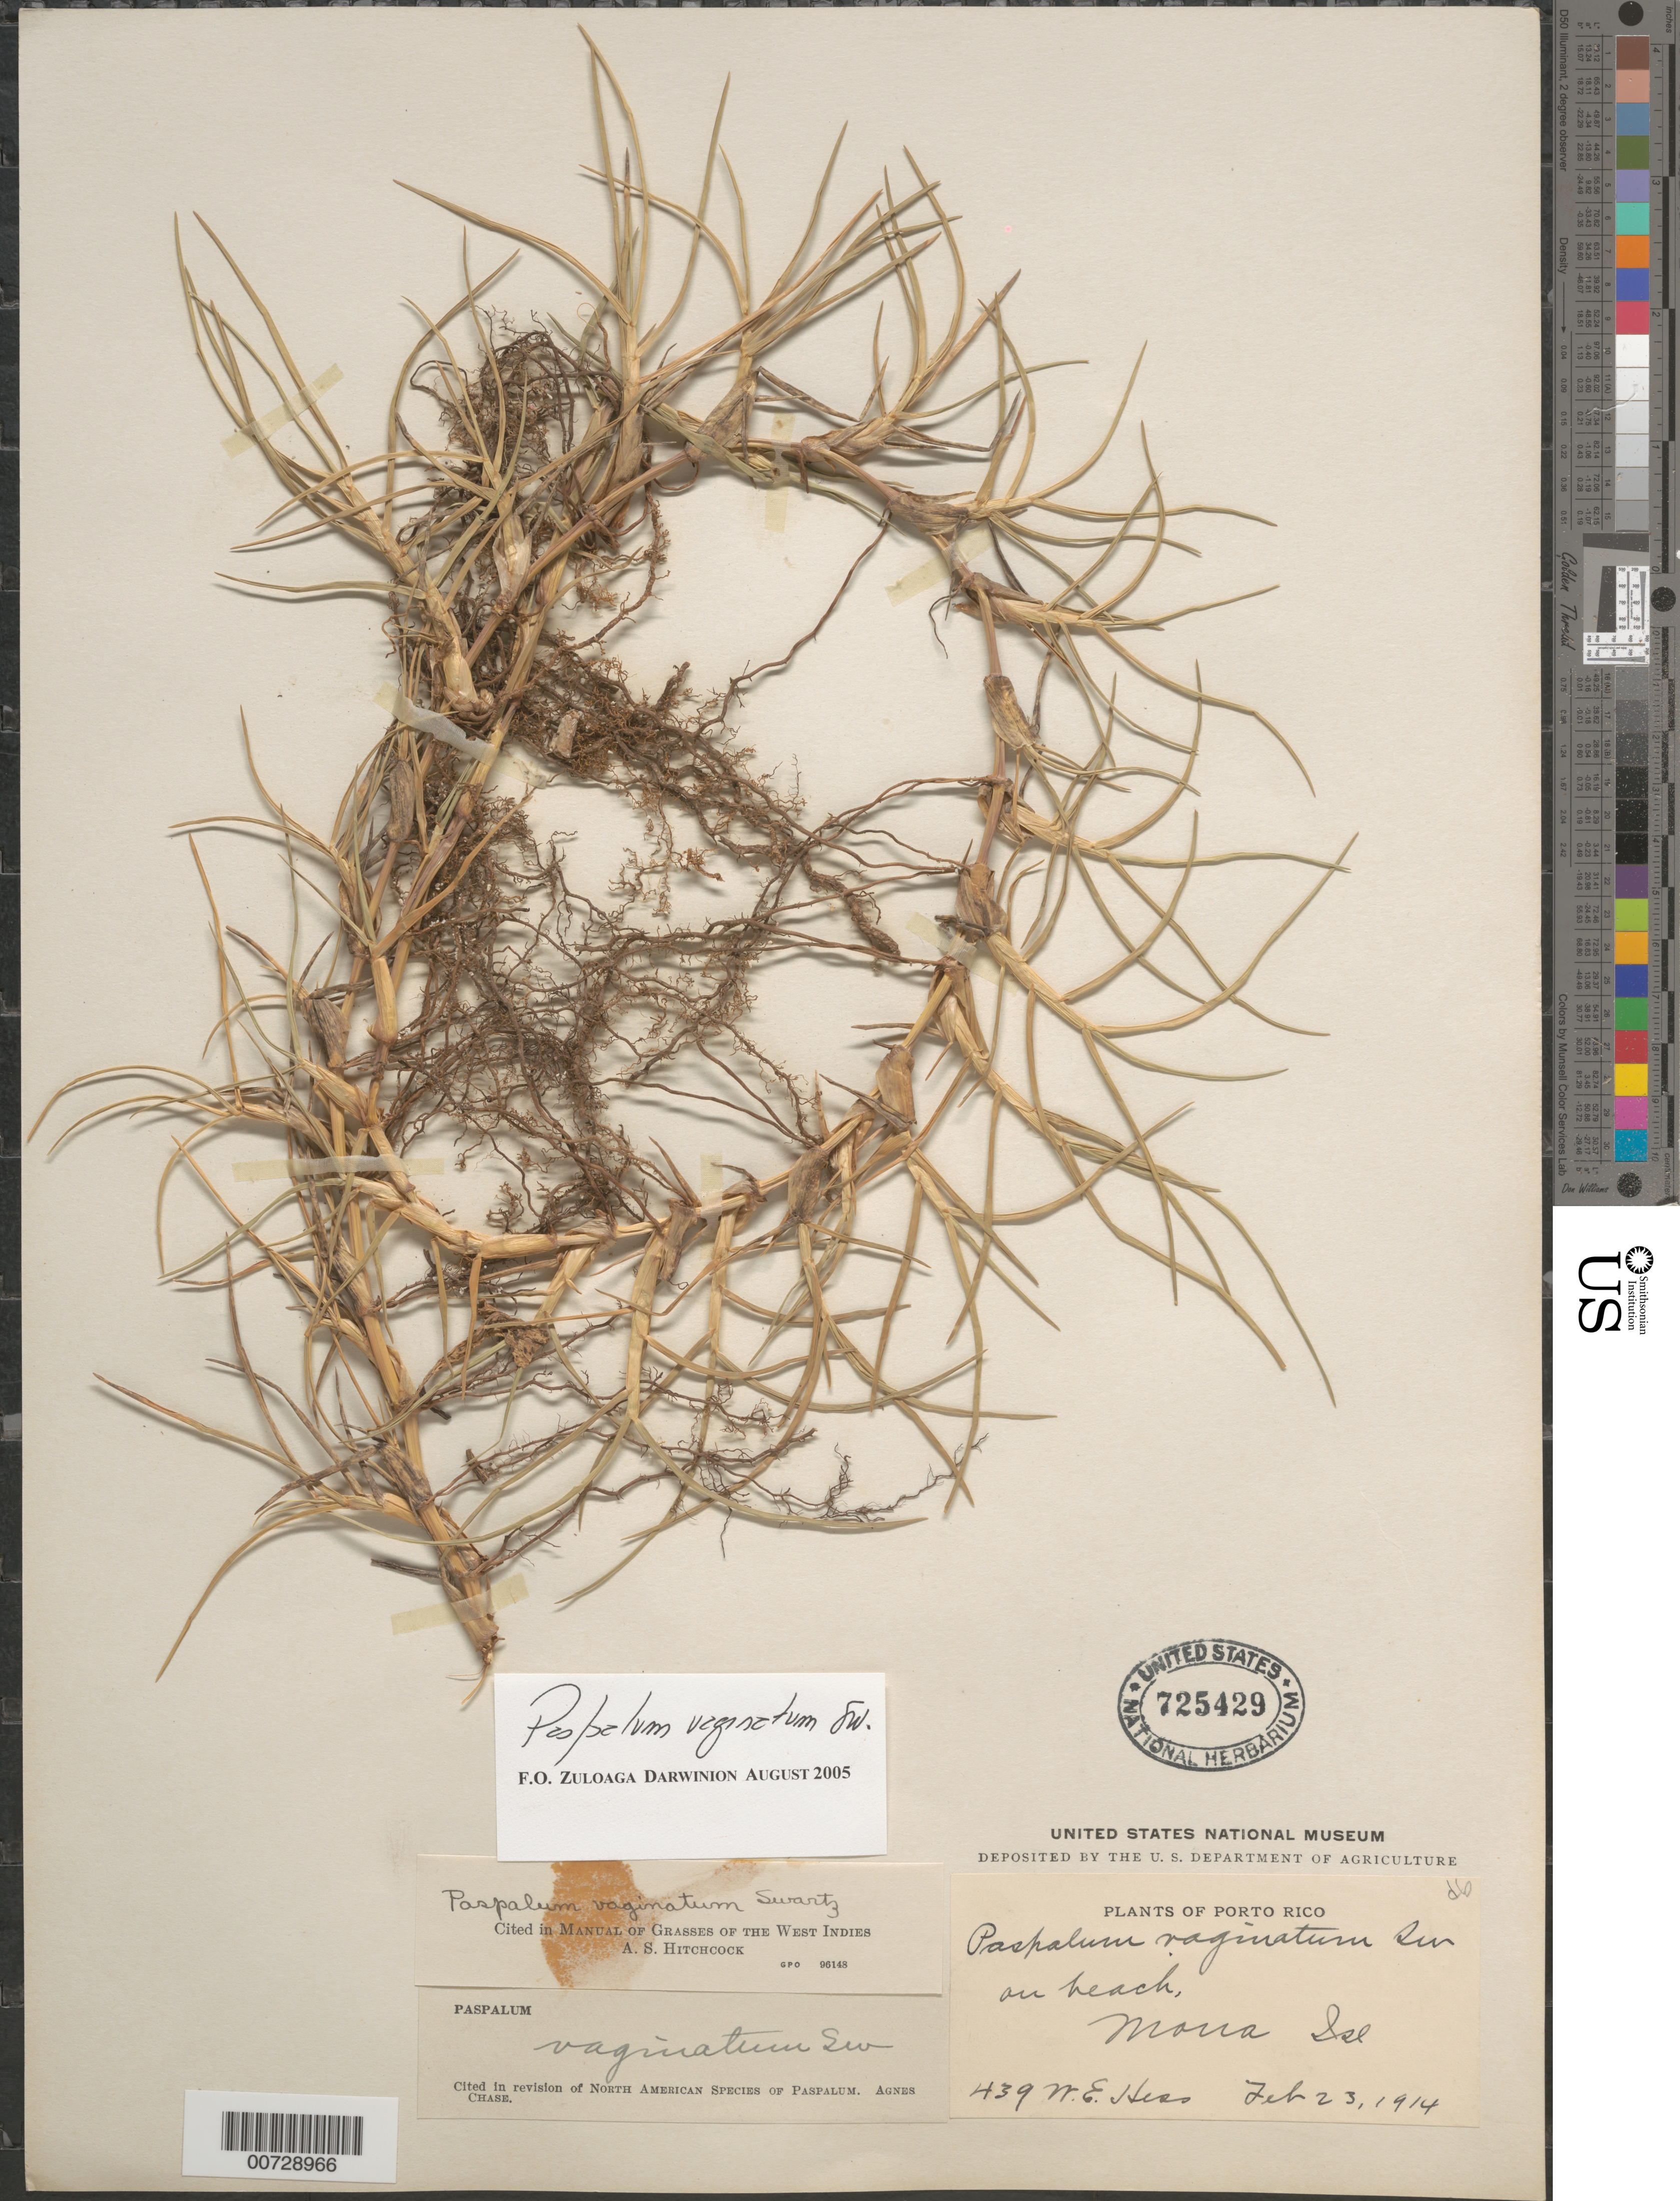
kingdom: Plantae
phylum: Tracheophyta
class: Liliopsida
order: Poales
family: Poaceae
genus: Paspalum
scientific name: Paspalum distichum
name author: L.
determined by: Chase, [M.] Agnes, (US)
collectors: W. Hess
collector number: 439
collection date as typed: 23 Feb 1914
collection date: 1914-02-23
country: Puerto Rico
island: Mona I.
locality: Beach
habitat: On beach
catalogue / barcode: US 725429